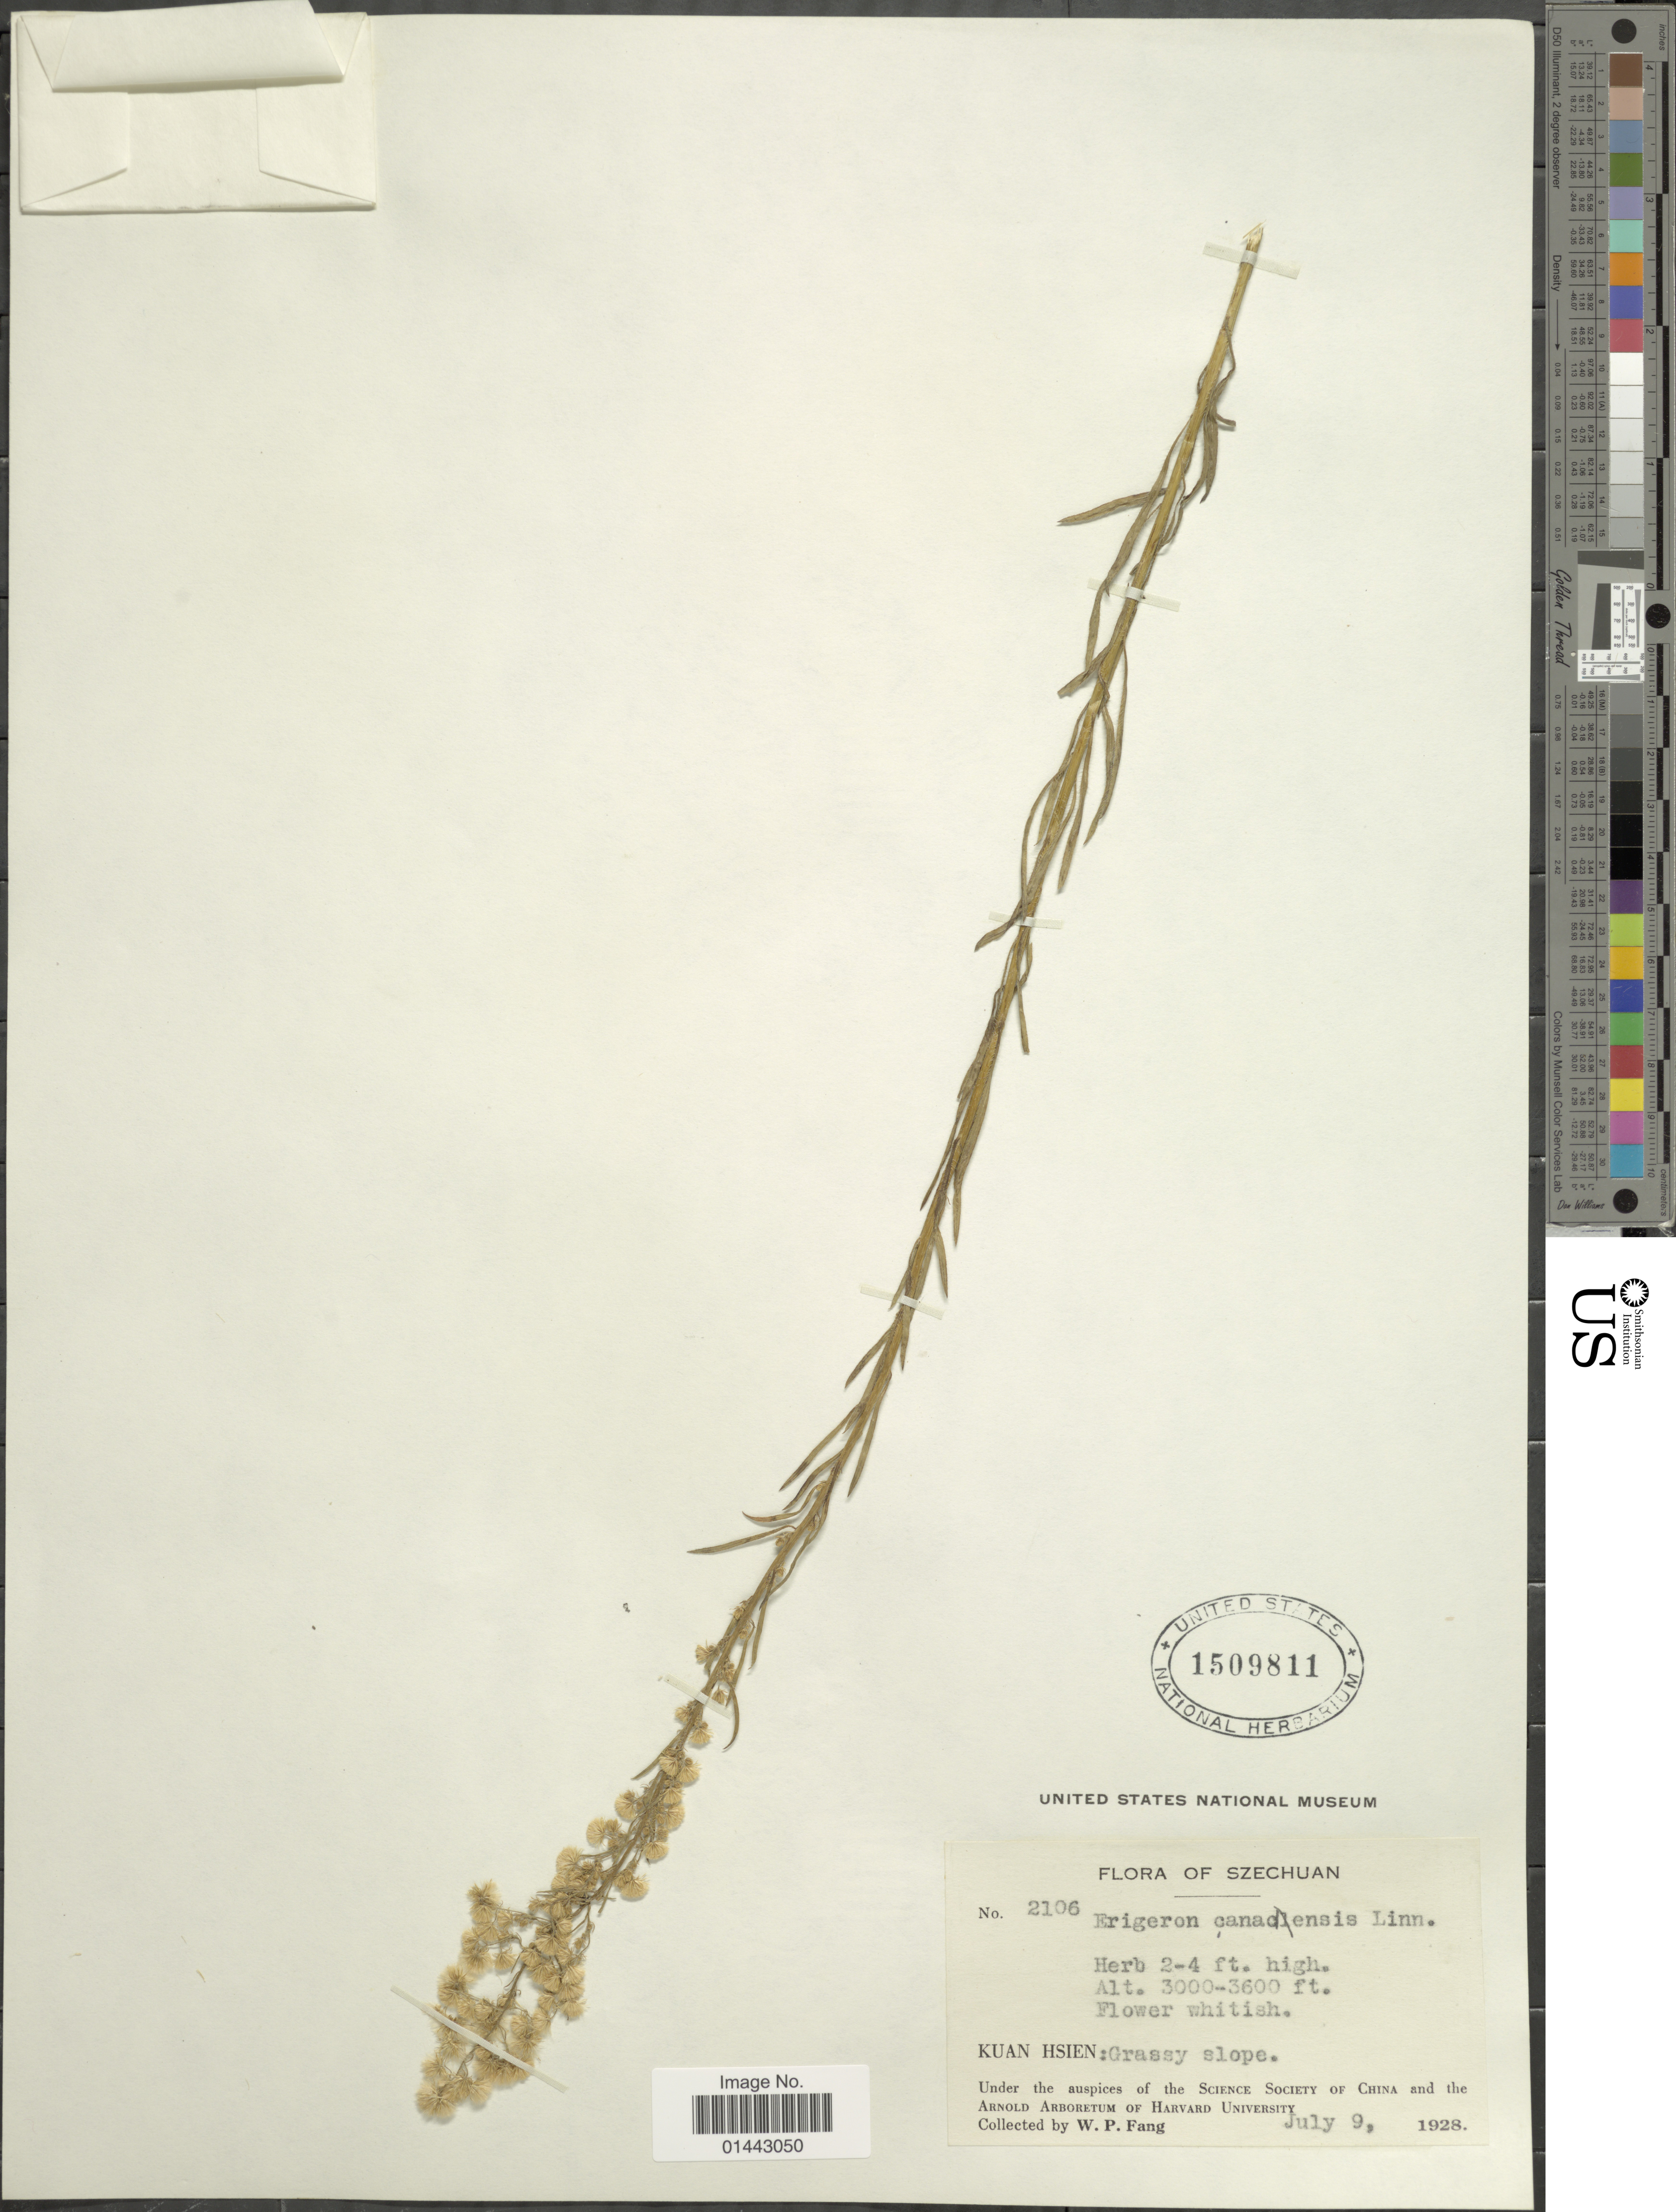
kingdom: Plantae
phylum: Tracheophyta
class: Magnoliopsida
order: Asterales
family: Asteraceae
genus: Erigeron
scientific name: Erigeron canadensis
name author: L.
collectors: W. P. Fang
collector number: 2106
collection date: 1928-07-09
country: China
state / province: Sichuan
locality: Szechuan, Kuan Hsien: grassy slope.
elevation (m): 914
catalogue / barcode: US 1509811